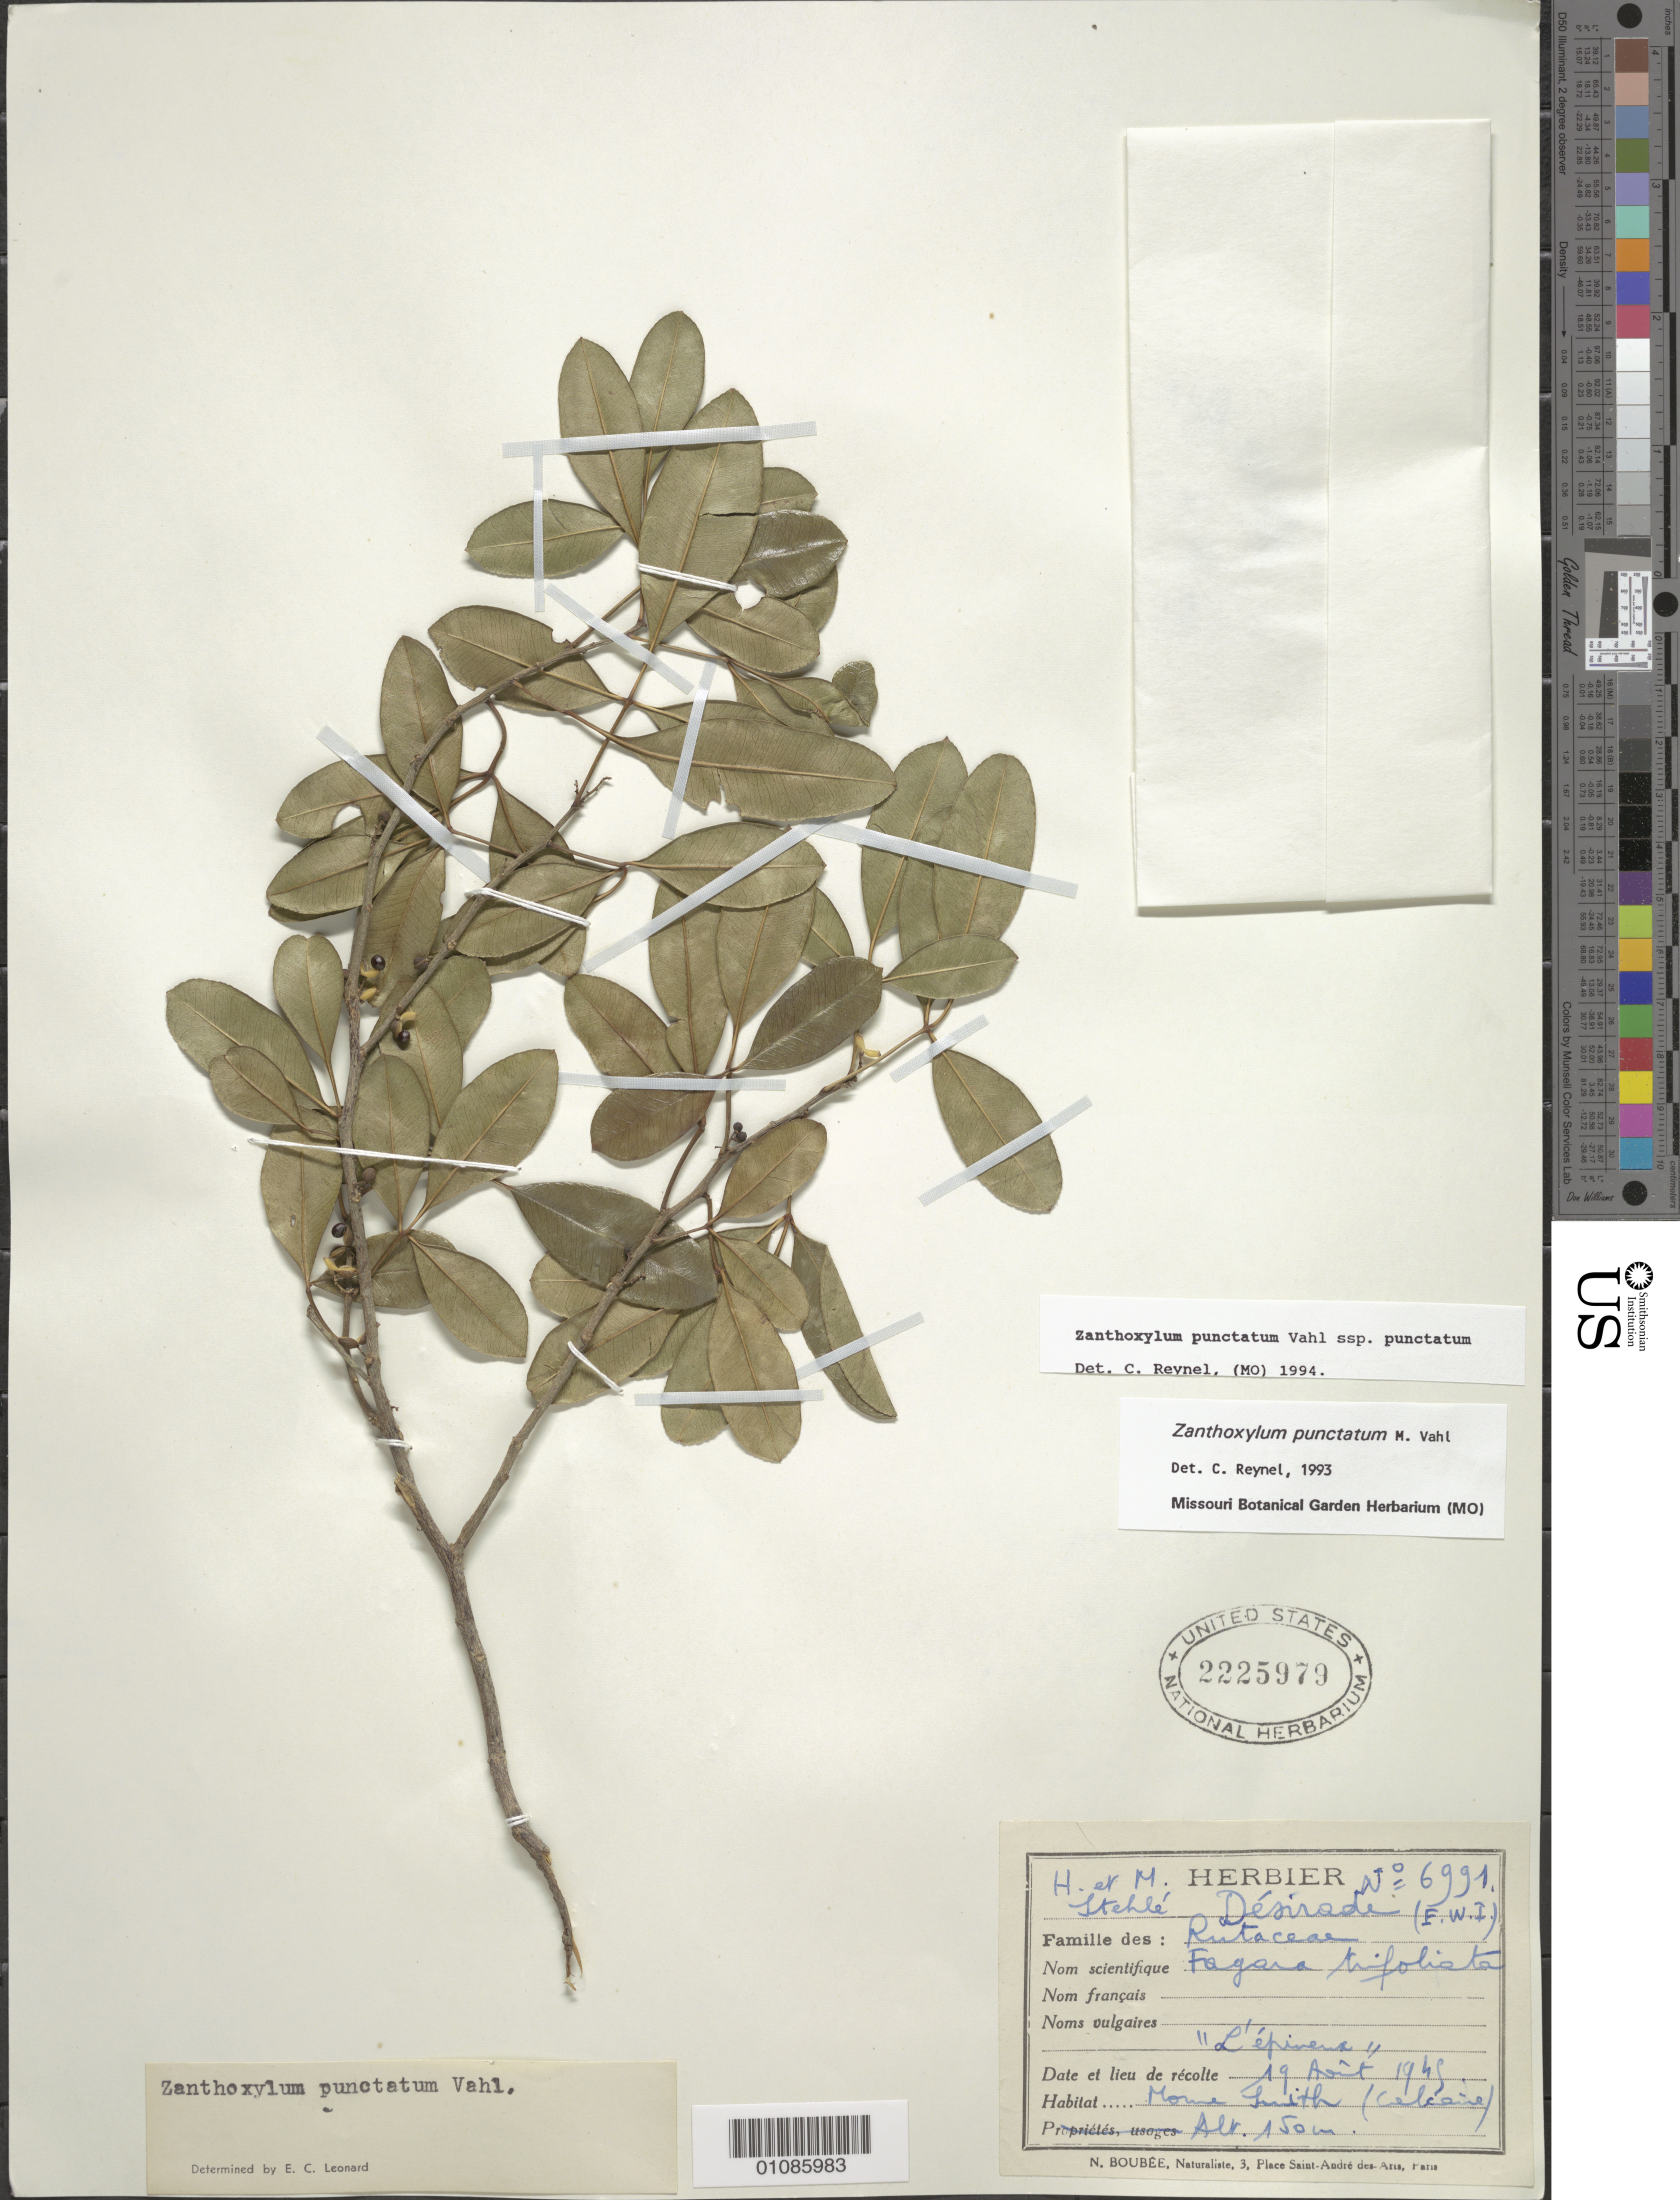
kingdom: Plantae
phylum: Tracheophyta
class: Magnoliopsida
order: Sapindales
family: Rutaceae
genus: Zanthoxylum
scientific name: Zanthoxylum punctatum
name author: Vahl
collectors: H. Stehlé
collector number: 6991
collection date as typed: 19 Aug 1969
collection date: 1969-08-19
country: Guadeloupe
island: La Désirade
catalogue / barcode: US 2225979